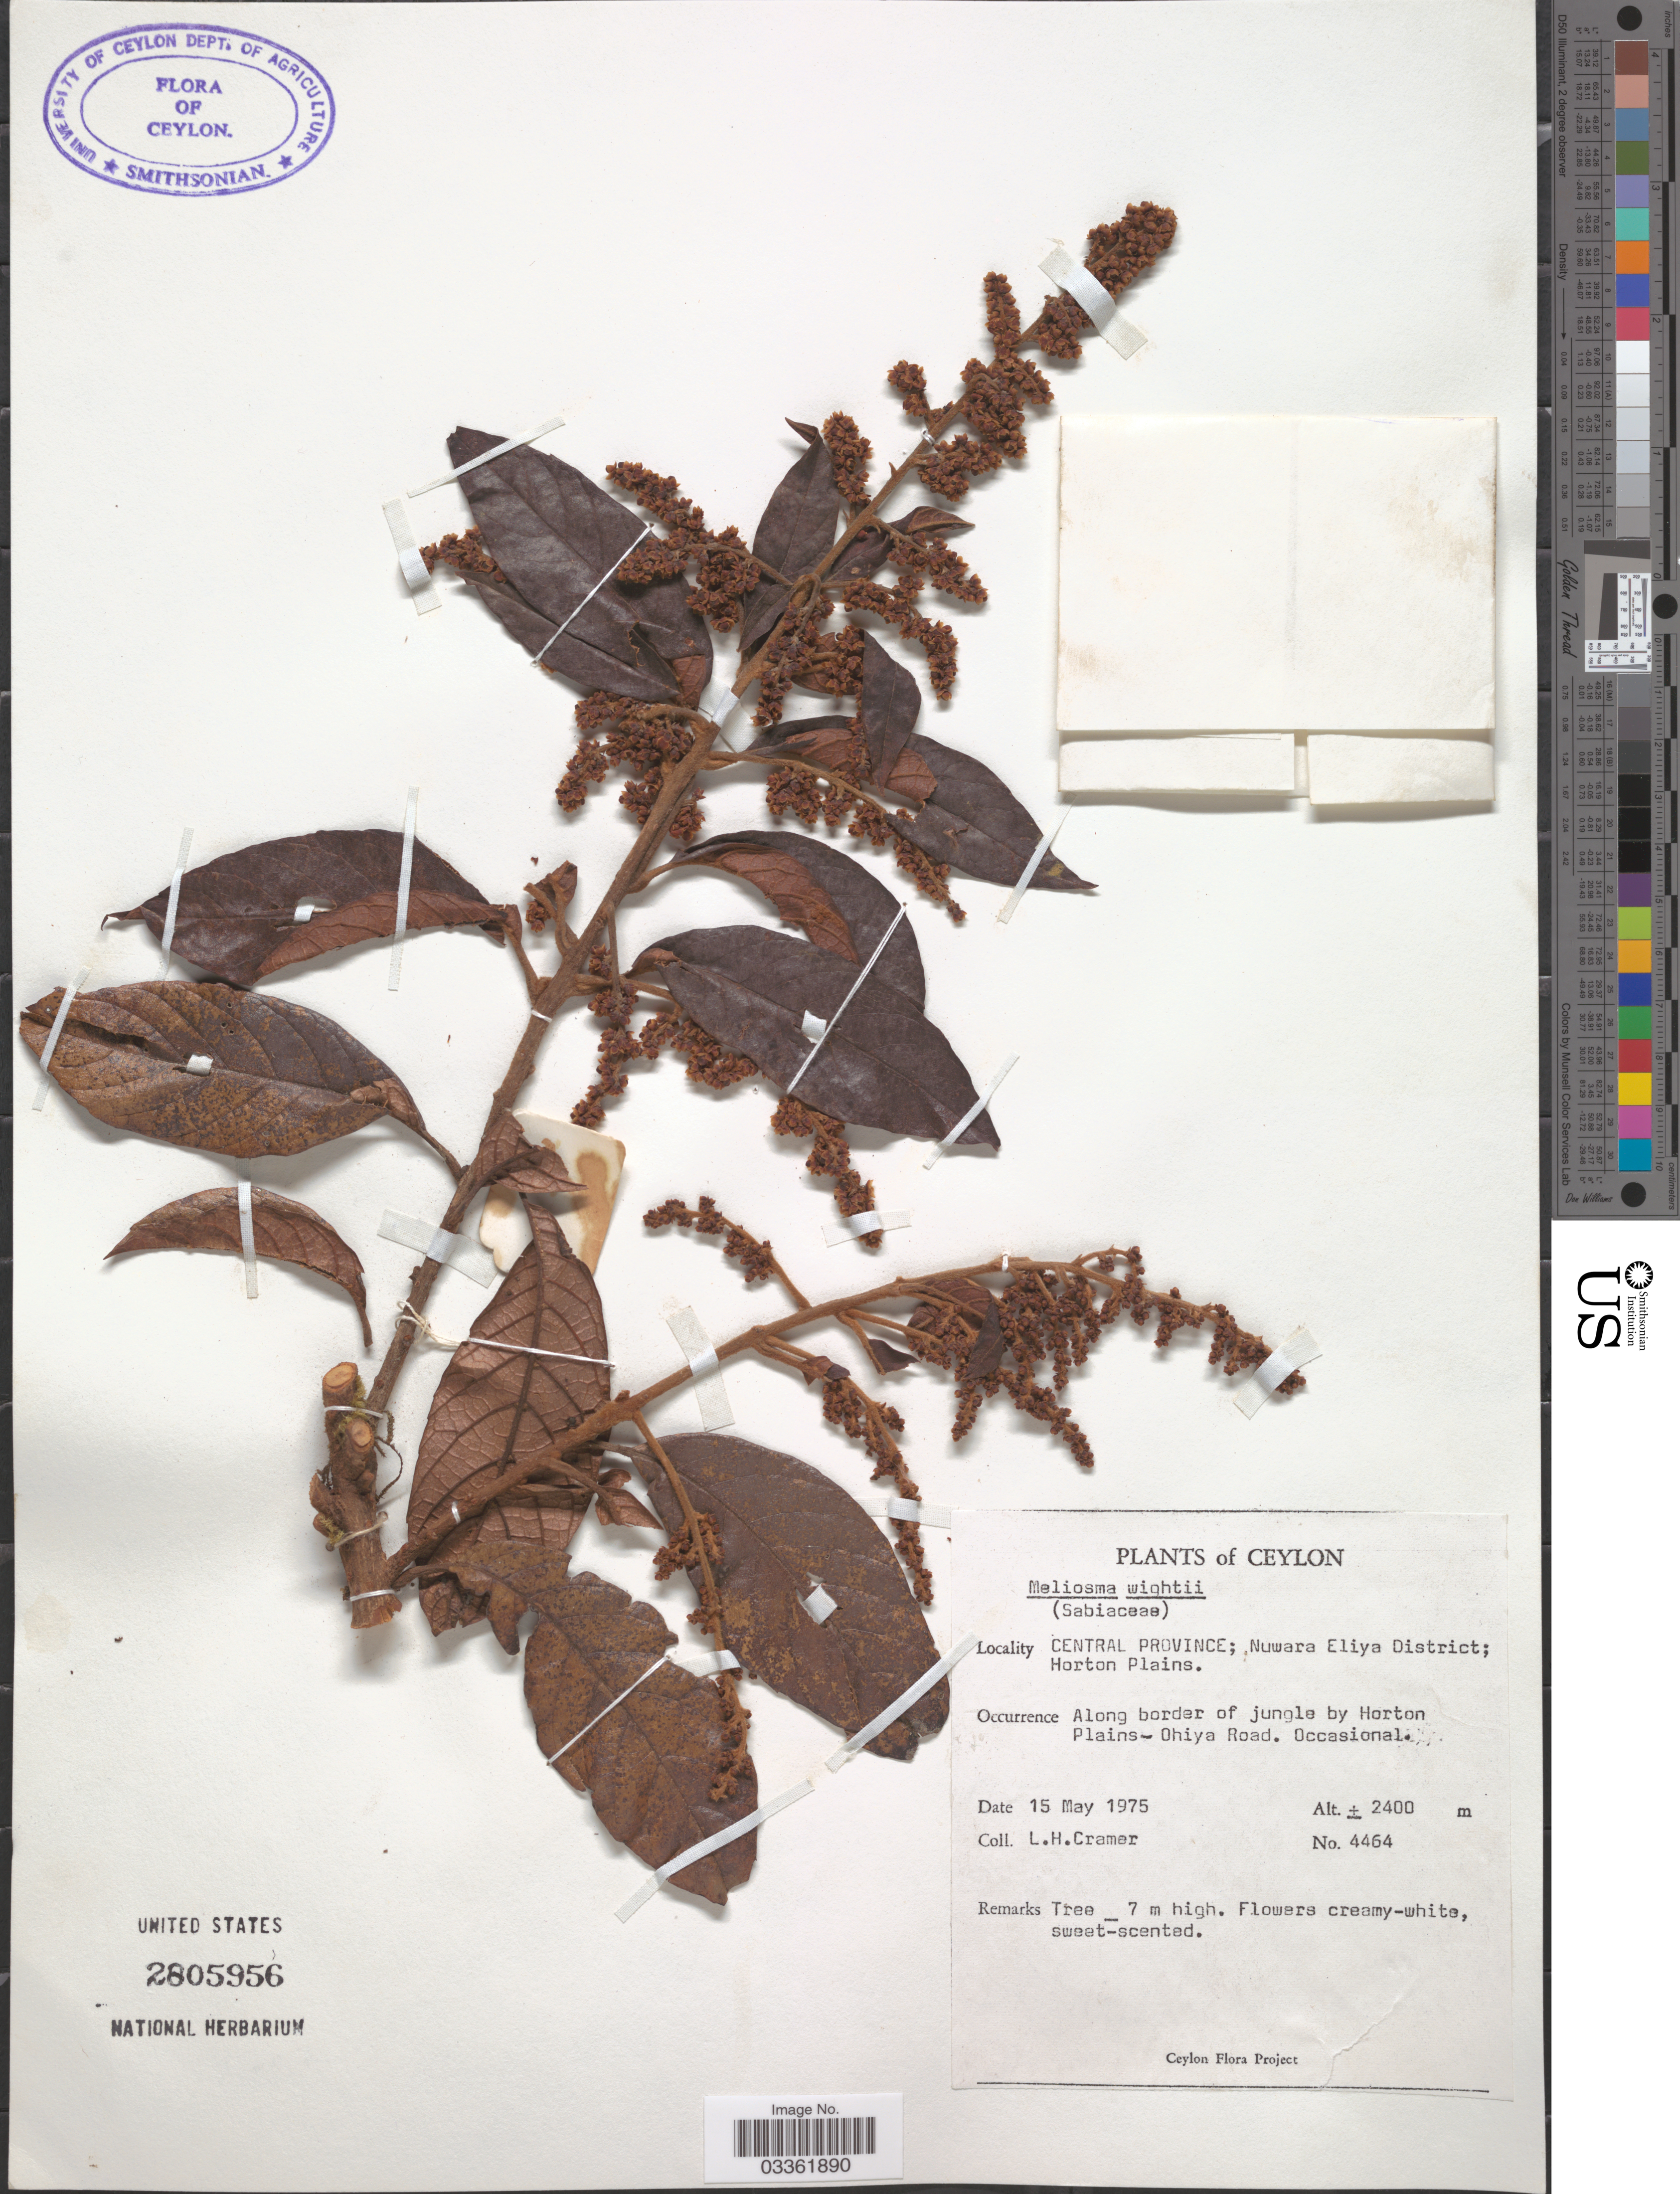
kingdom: Plantae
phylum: Tracheophyta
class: Magnoliopsida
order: Proteales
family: Sabiaceae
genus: Meliosma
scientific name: Meliosma wightii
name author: Planch. ex Brandis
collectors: L. H. Cramer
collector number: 4464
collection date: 1975-05-15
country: Sri Lanka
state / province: Central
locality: Ceylon, Nuwara Eliya District; Horton Plains, Along border of jungle by Horton Plains - Ohiya Road.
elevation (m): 2400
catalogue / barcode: US 2805956